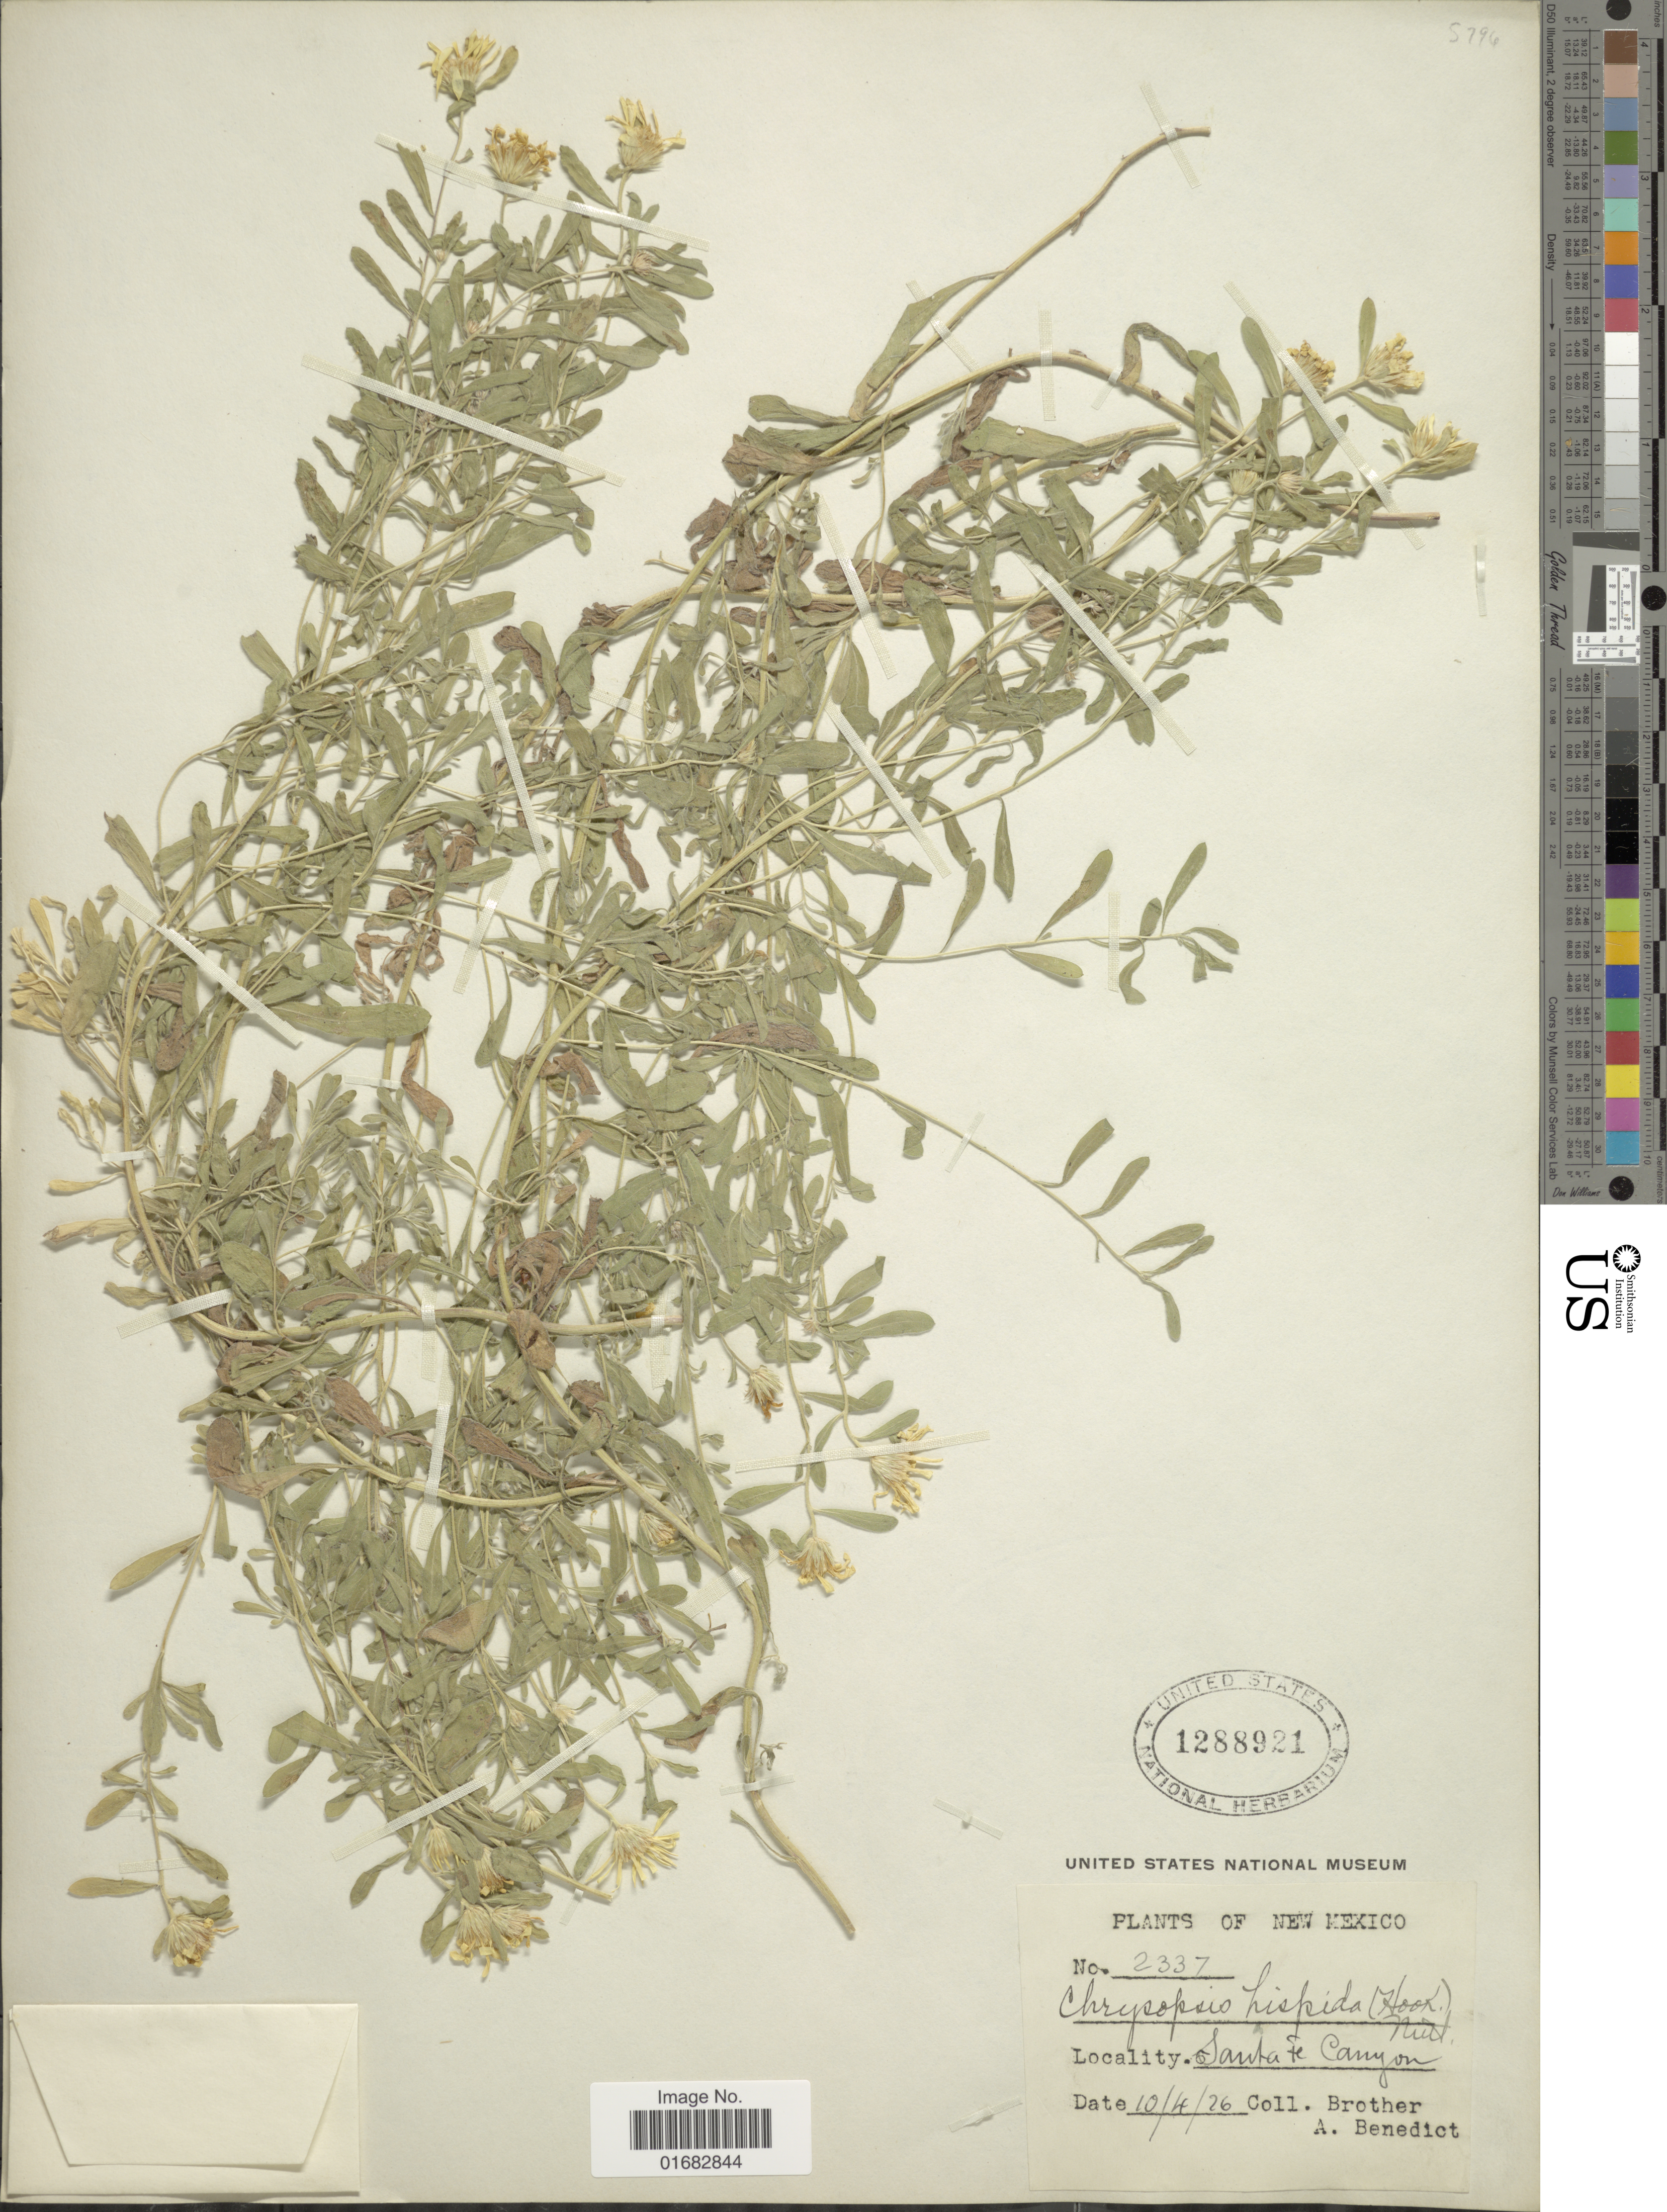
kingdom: Plantae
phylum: Tracheophyta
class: Magnoliopsida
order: Asterales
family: Asteraceae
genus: Heterotheca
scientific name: Heterotheca villosa var. hispida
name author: (Hook.) V.L. Harms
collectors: B. Ayers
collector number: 2337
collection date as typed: Transcribed d/m/y: 4/10/26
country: United States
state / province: New Mexico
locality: Santa Fe Canyon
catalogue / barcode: US 1288921